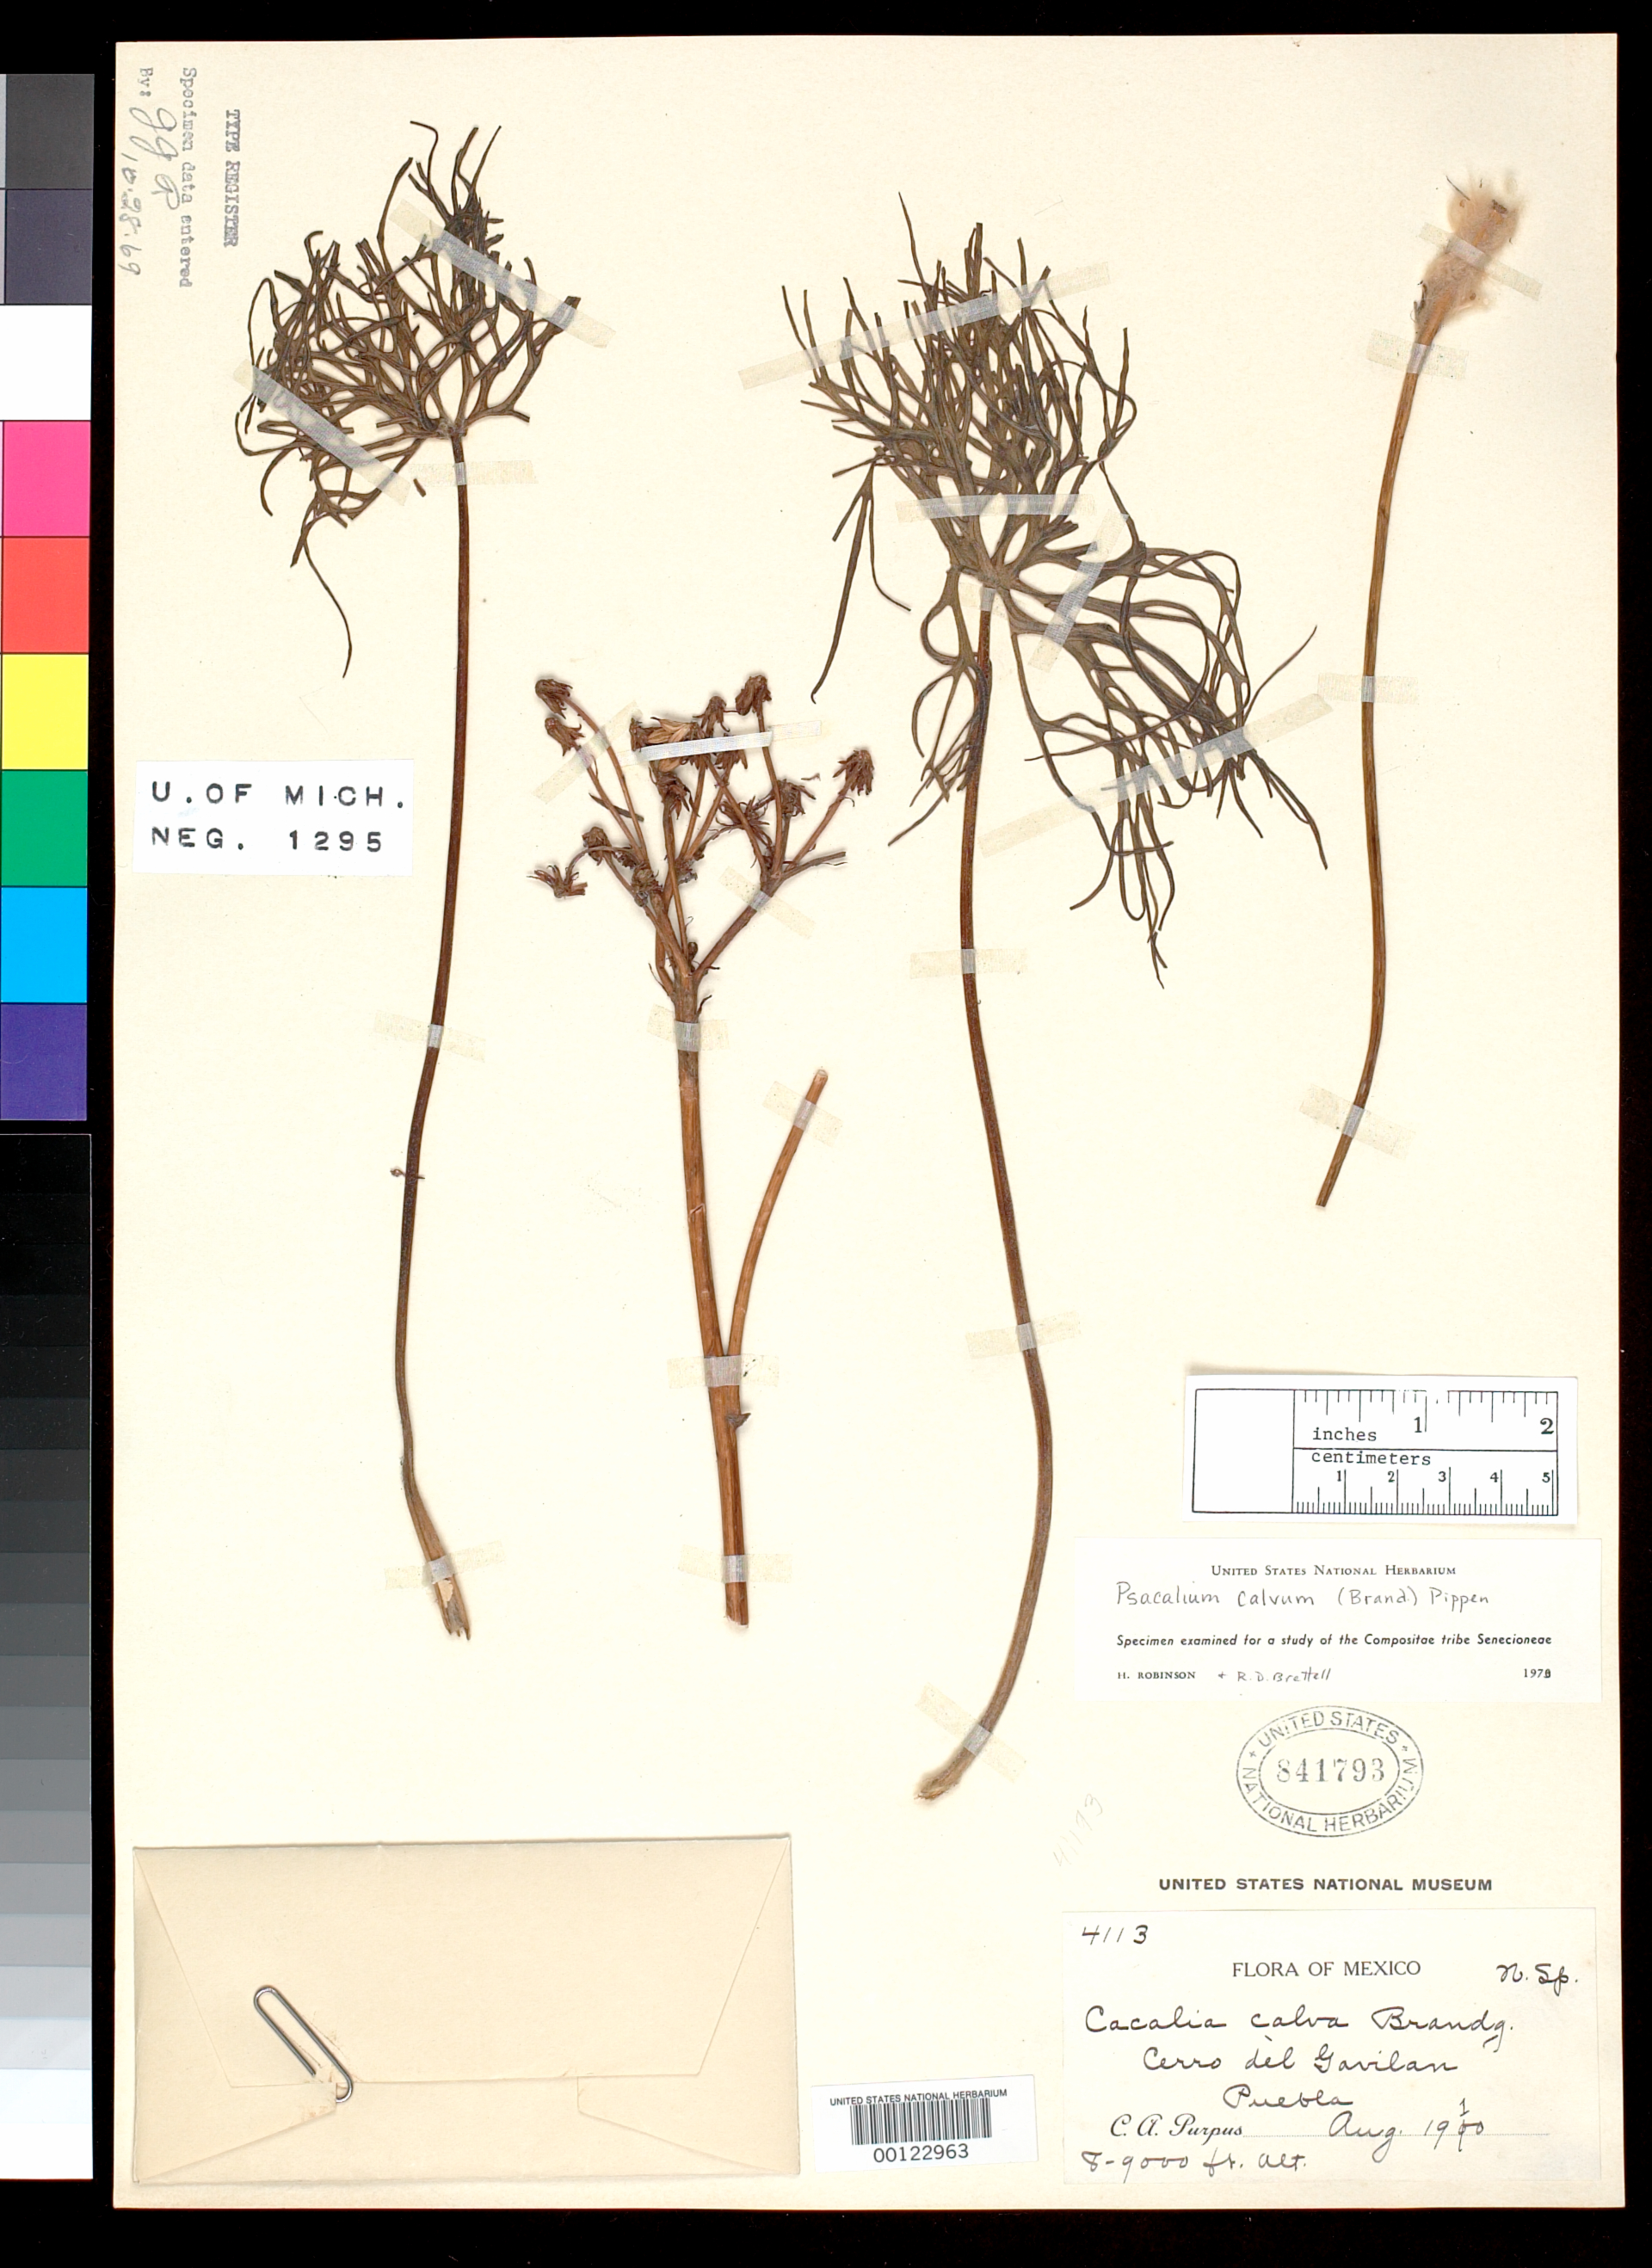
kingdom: Plantae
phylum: Tracheophyta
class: Magnoliopsida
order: Asterales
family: Asteraceae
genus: Cacalia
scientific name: Cacalia calva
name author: Brandegee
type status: Isotype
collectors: C. A. Purpus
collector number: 4113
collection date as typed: Aug 1910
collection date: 1910-08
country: Mexico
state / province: Puebla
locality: Cerro de Gavilan.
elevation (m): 2438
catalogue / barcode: US 841793